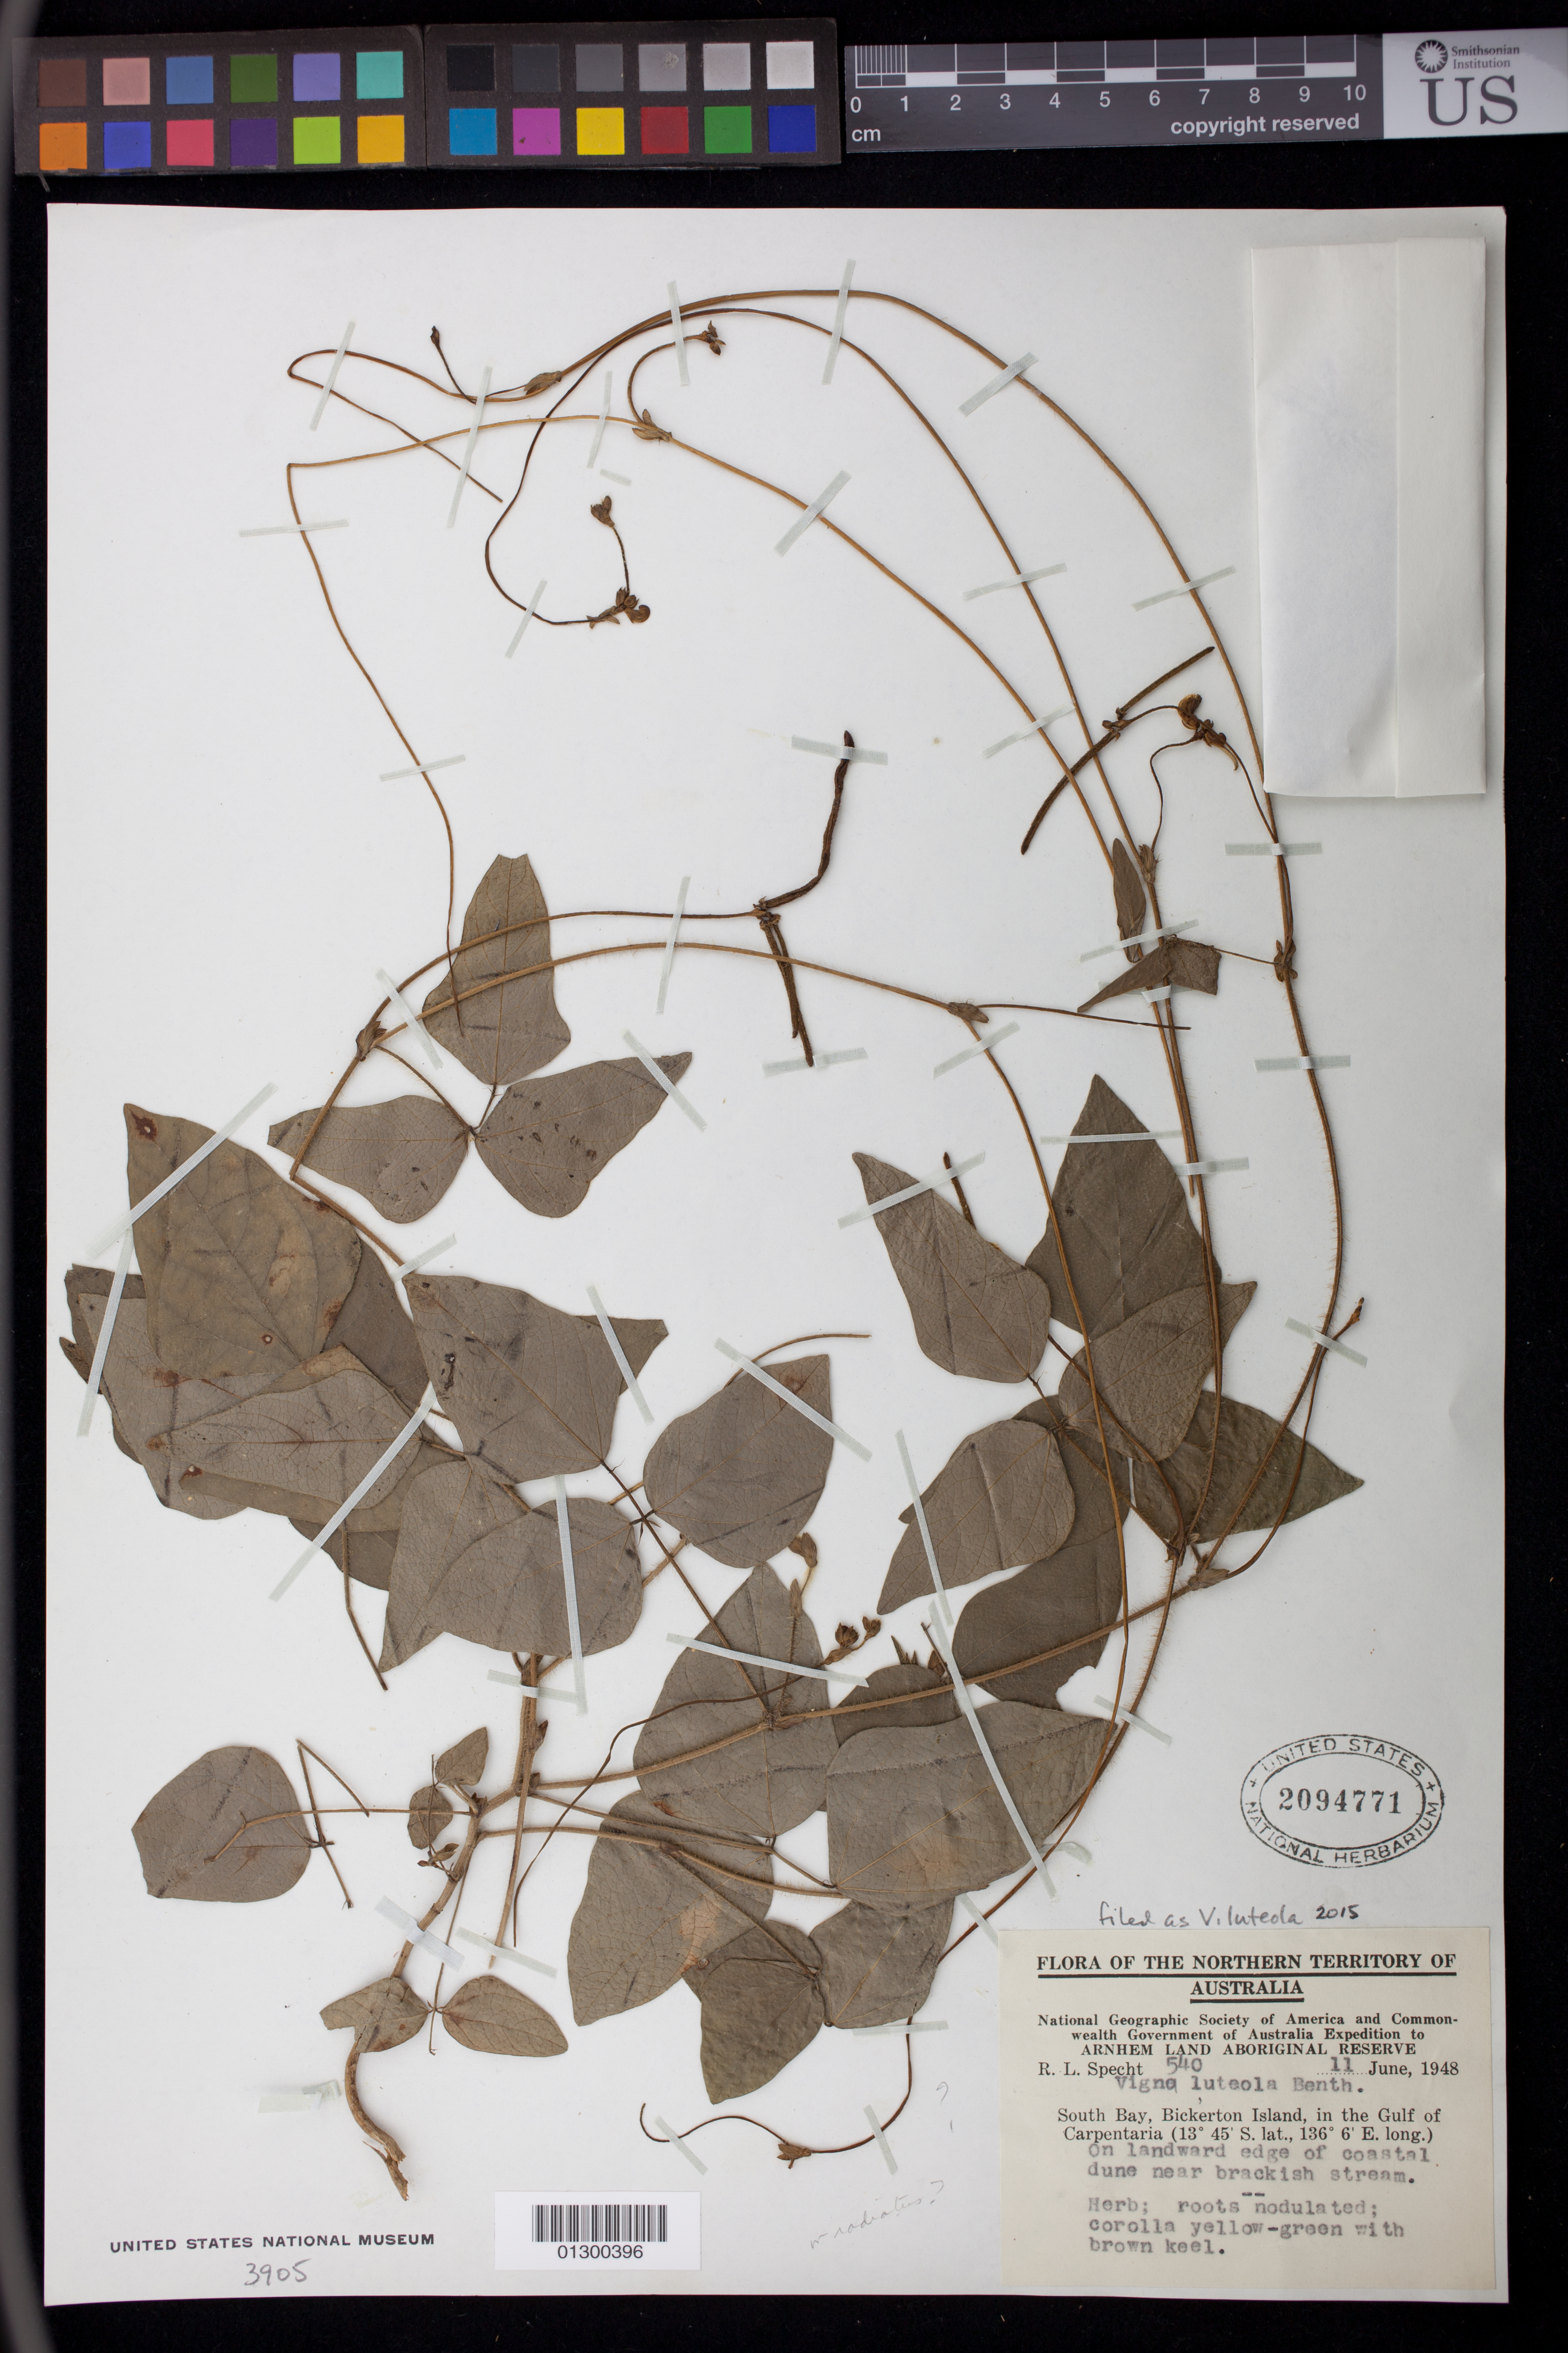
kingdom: Plantae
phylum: Tracheophyta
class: Magnoliopsida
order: Fabales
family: Fabaceae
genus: Vigna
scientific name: Vigna luteola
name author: (Jacq.) Benth.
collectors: R. L. Specht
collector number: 540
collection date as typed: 11 Jun 1948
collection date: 1948-06-11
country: Australia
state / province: Northern Territory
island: Bickerton Island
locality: Arnhem land aboriginal reserve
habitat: On landward edge of coastal dune near brackish stream.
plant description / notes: Herb; roots nodulated; corolla yellow-green with brown keel.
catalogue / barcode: US 2094771